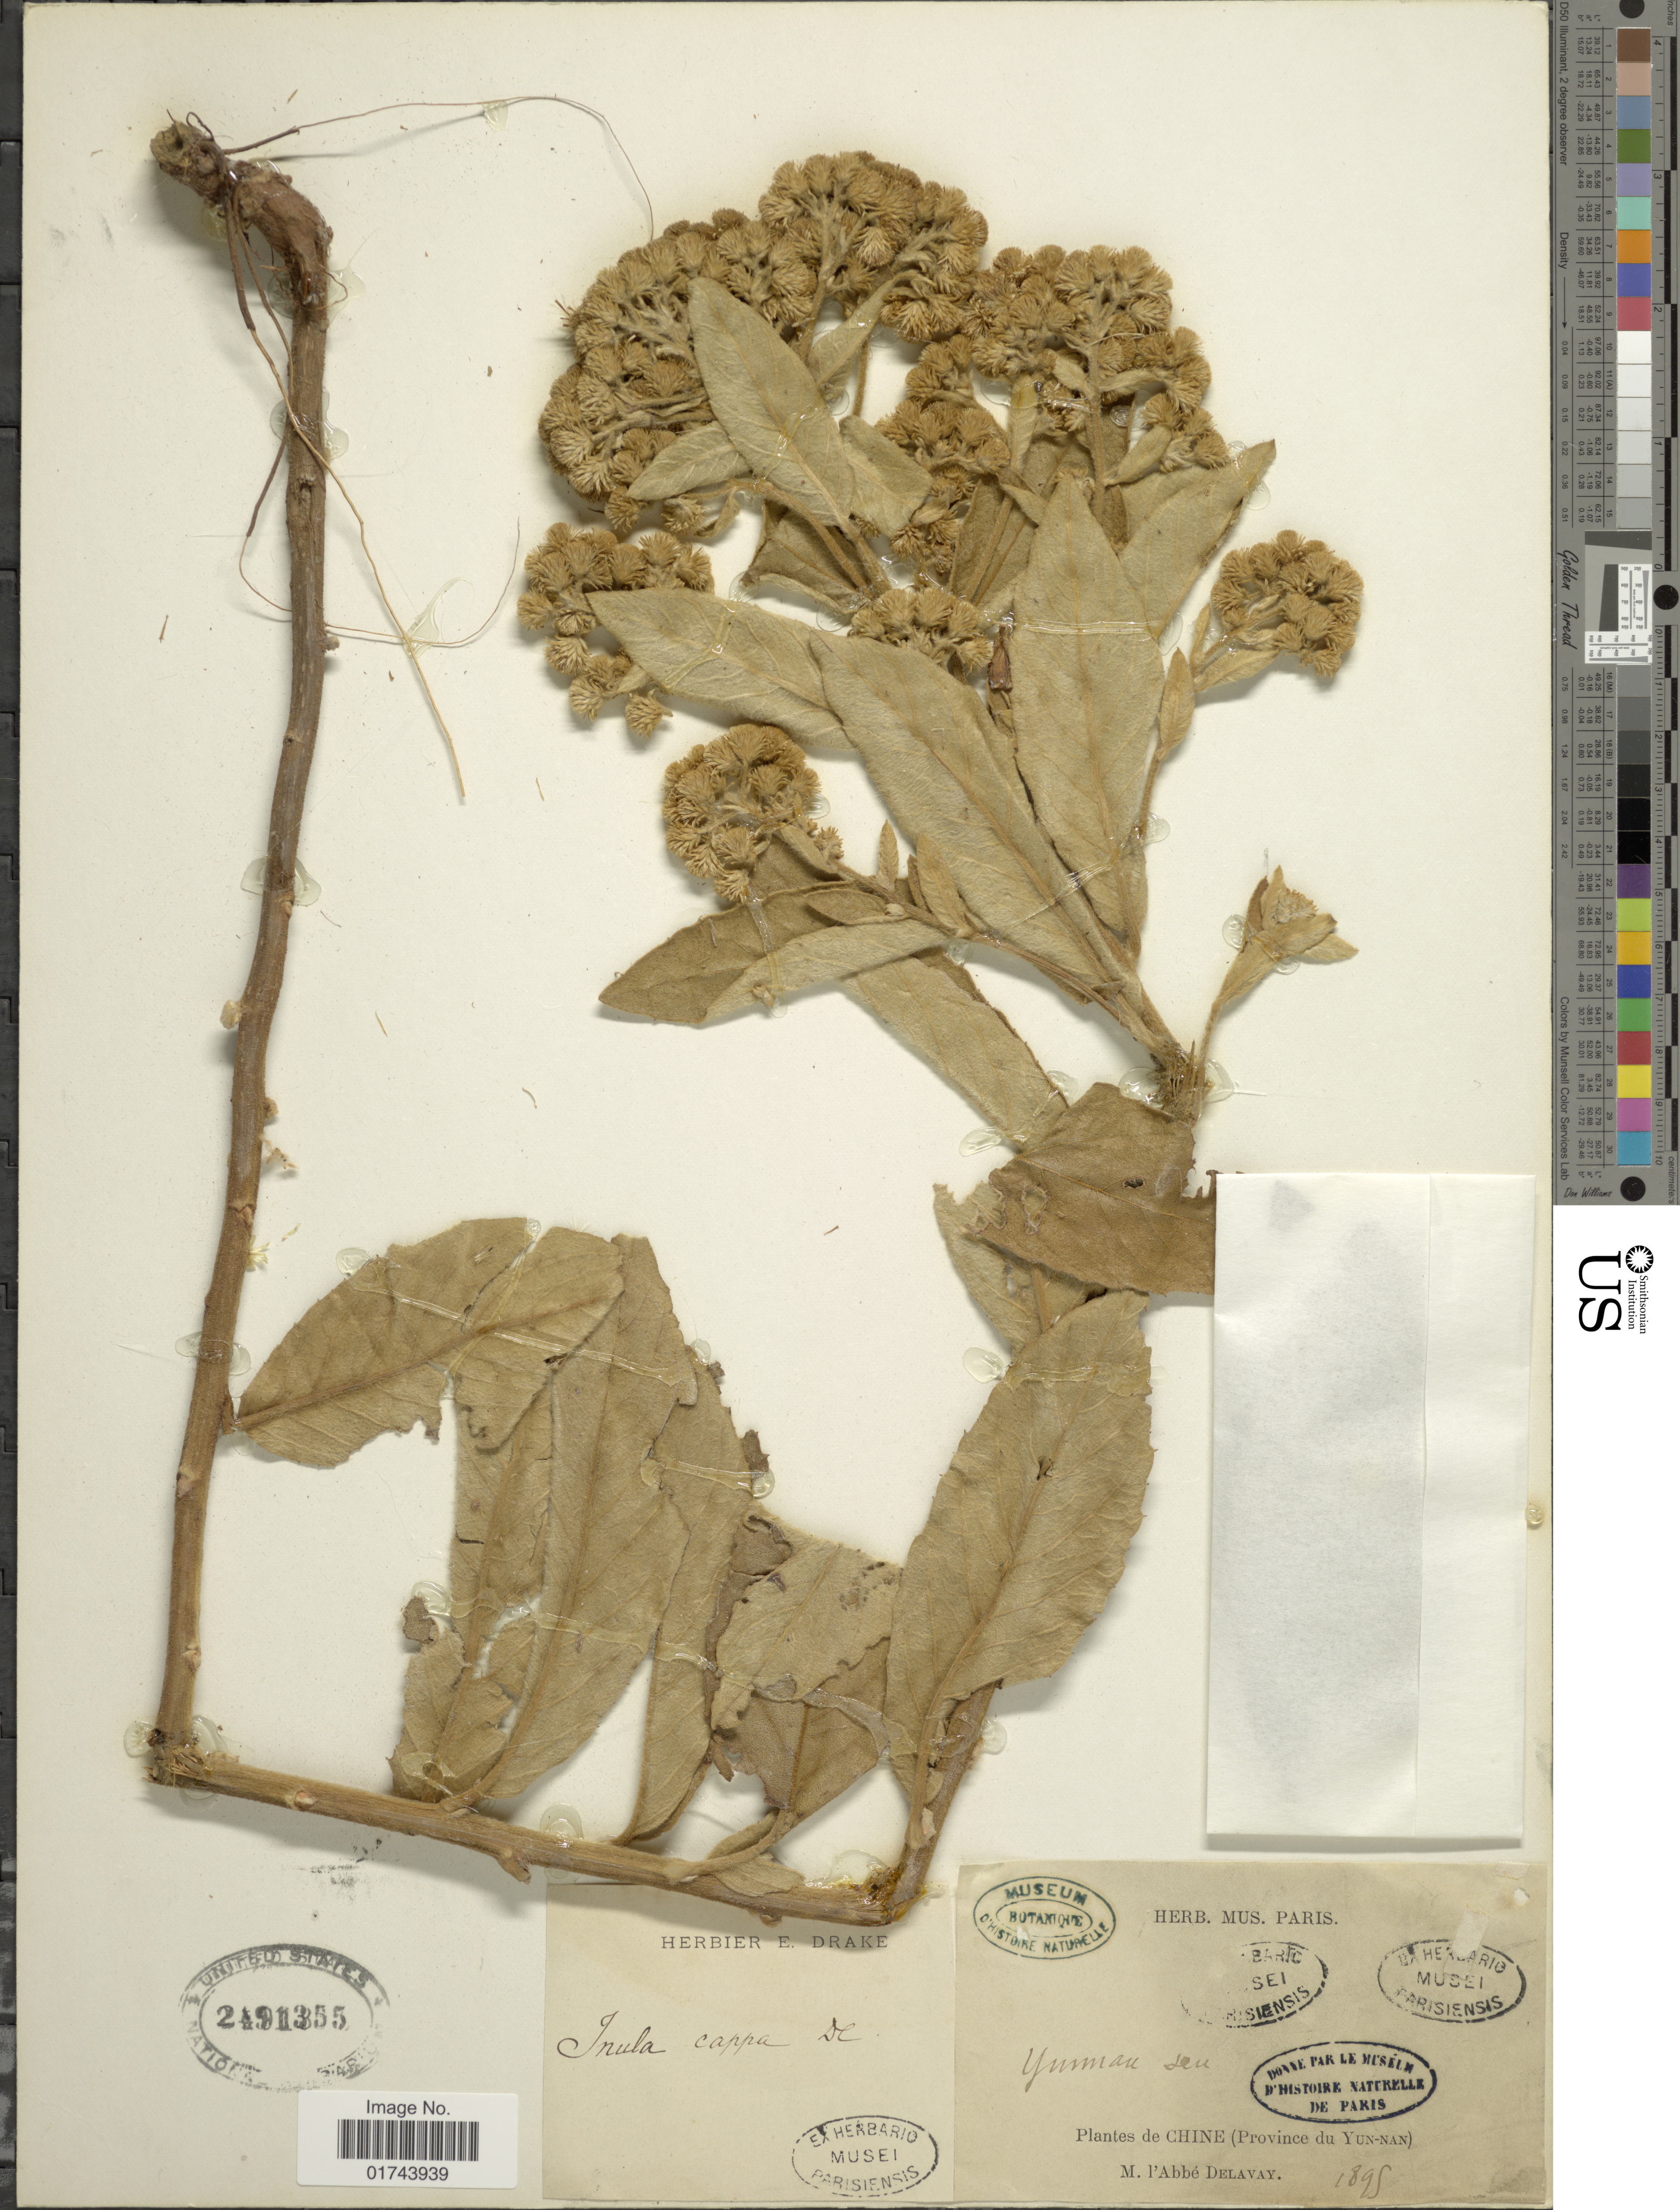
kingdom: Plantae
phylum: Tracheophyta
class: Magnoliopsida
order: Asterales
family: Asteraceae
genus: Inula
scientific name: Inula cappa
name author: (Buch.-Ham. ex D. Don) DC.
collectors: P. Delavay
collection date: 1895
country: China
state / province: Yunnan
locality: Province du Yun-nan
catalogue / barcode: US 2491355